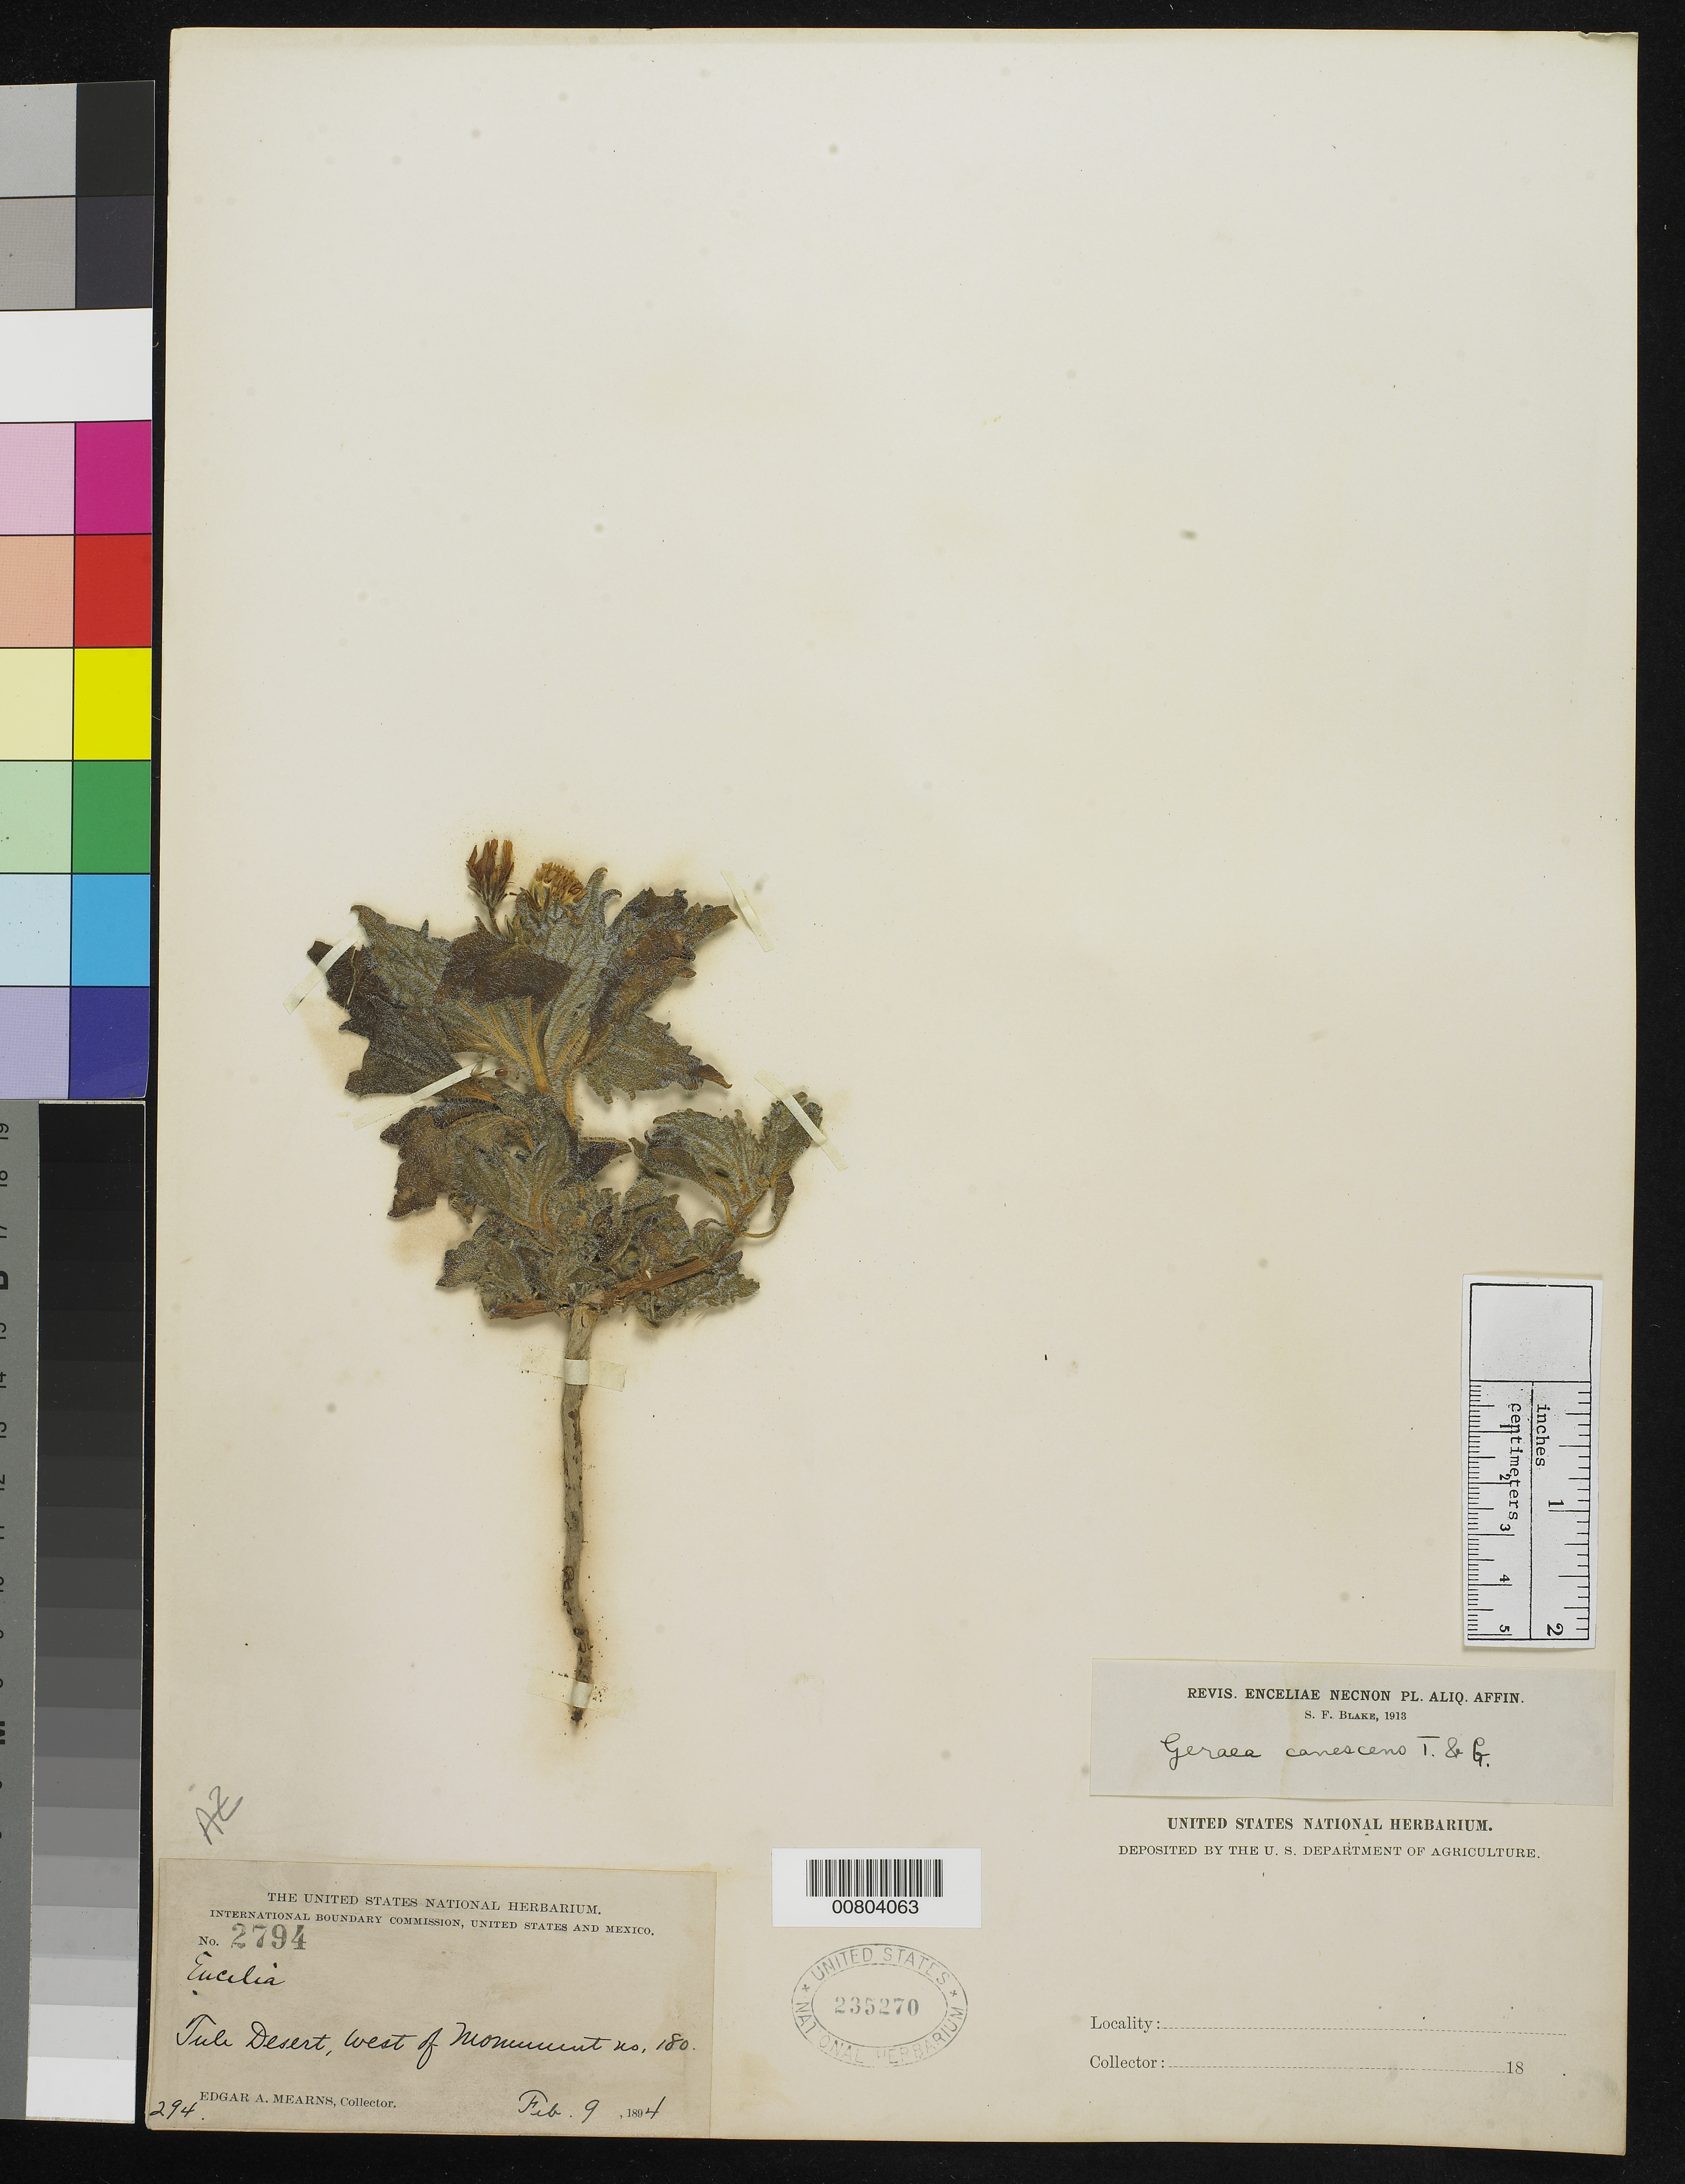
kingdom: Plantae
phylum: Tracheophyta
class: Magnoliopsida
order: Asterales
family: Asteraceae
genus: Geraea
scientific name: Geraea canescens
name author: Torr. & A. Gray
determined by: Blake, Sydney F.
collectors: E. A. Mearns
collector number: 2794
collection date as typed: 09 Feb 1894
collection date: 1894-02-09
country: United States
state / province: Arizona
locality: Tule Desert, W of monument no. 180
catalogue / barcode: US 235270